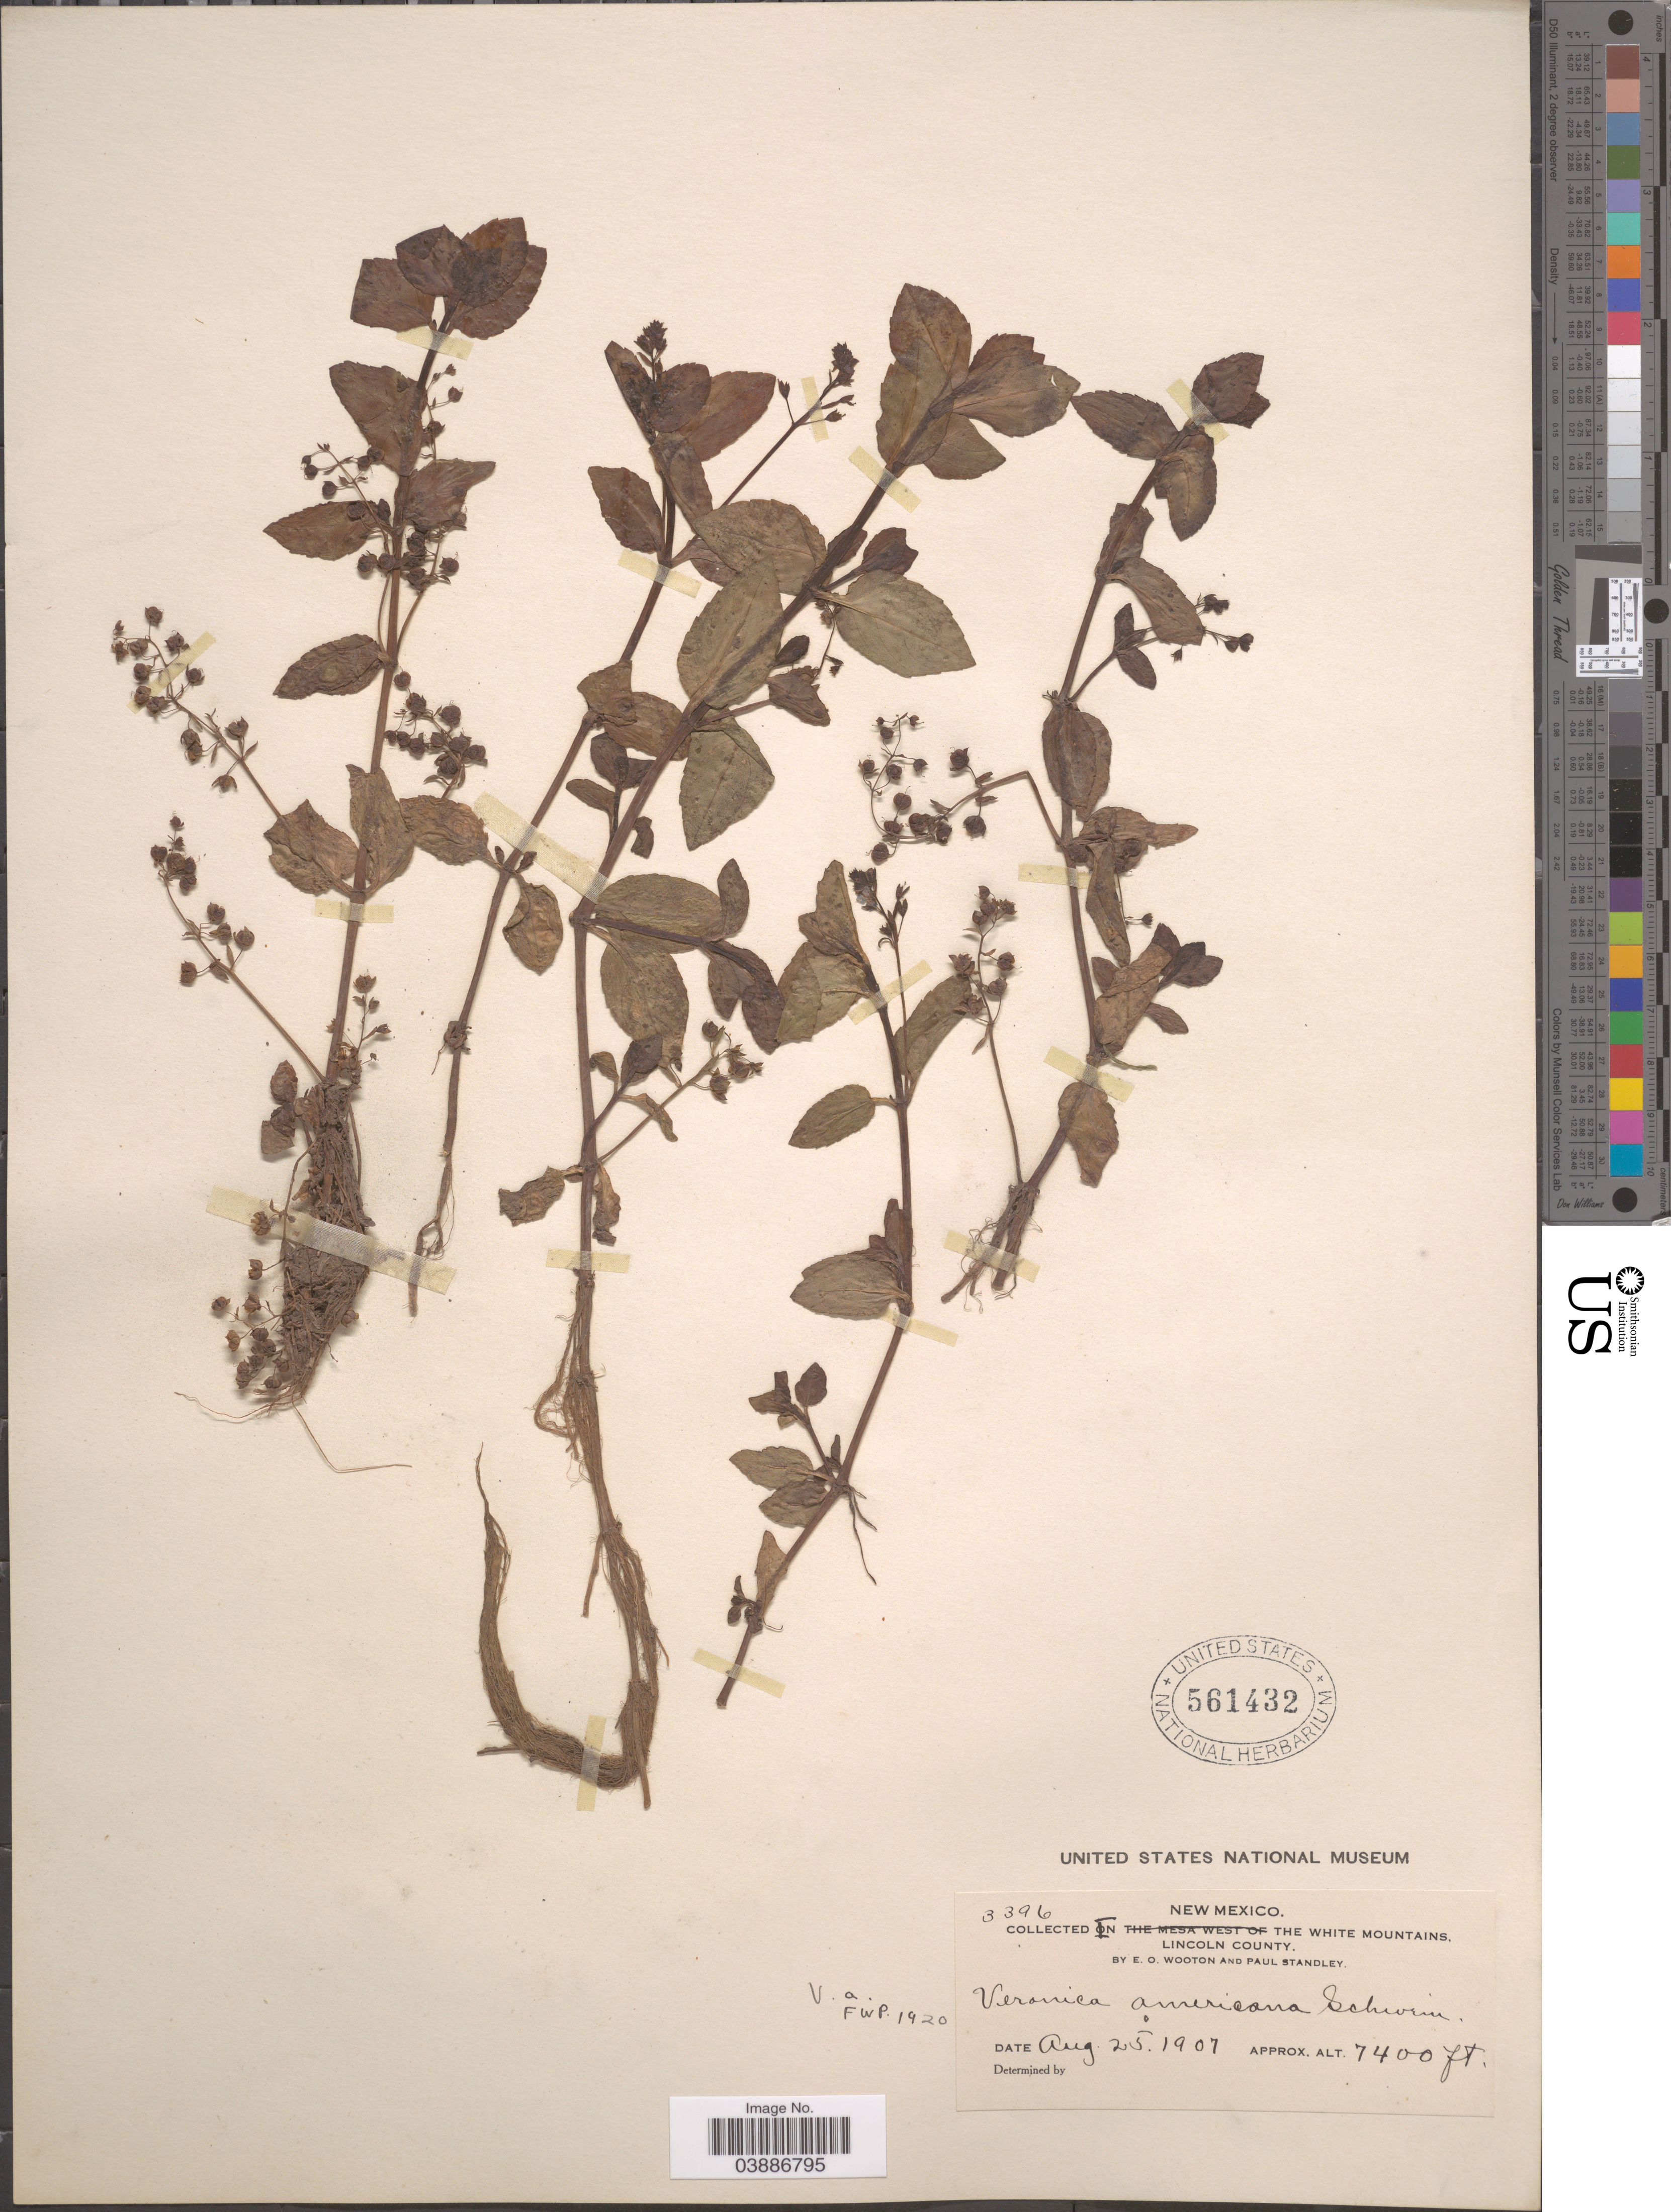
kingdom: Plantae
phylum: Tracheophyta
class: Magnoliopsida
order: Lamiales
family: Plantaginaceae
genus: Veronica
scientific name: Veronica americana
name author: Schwein. ex Benth.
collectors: E. O. Wooton & P. C. Standley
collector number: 3396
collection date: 1907-08-25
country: United States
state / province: New Mexico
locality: In the White Mountains, Lincoln County.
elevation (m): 2256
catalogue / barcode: US 561432